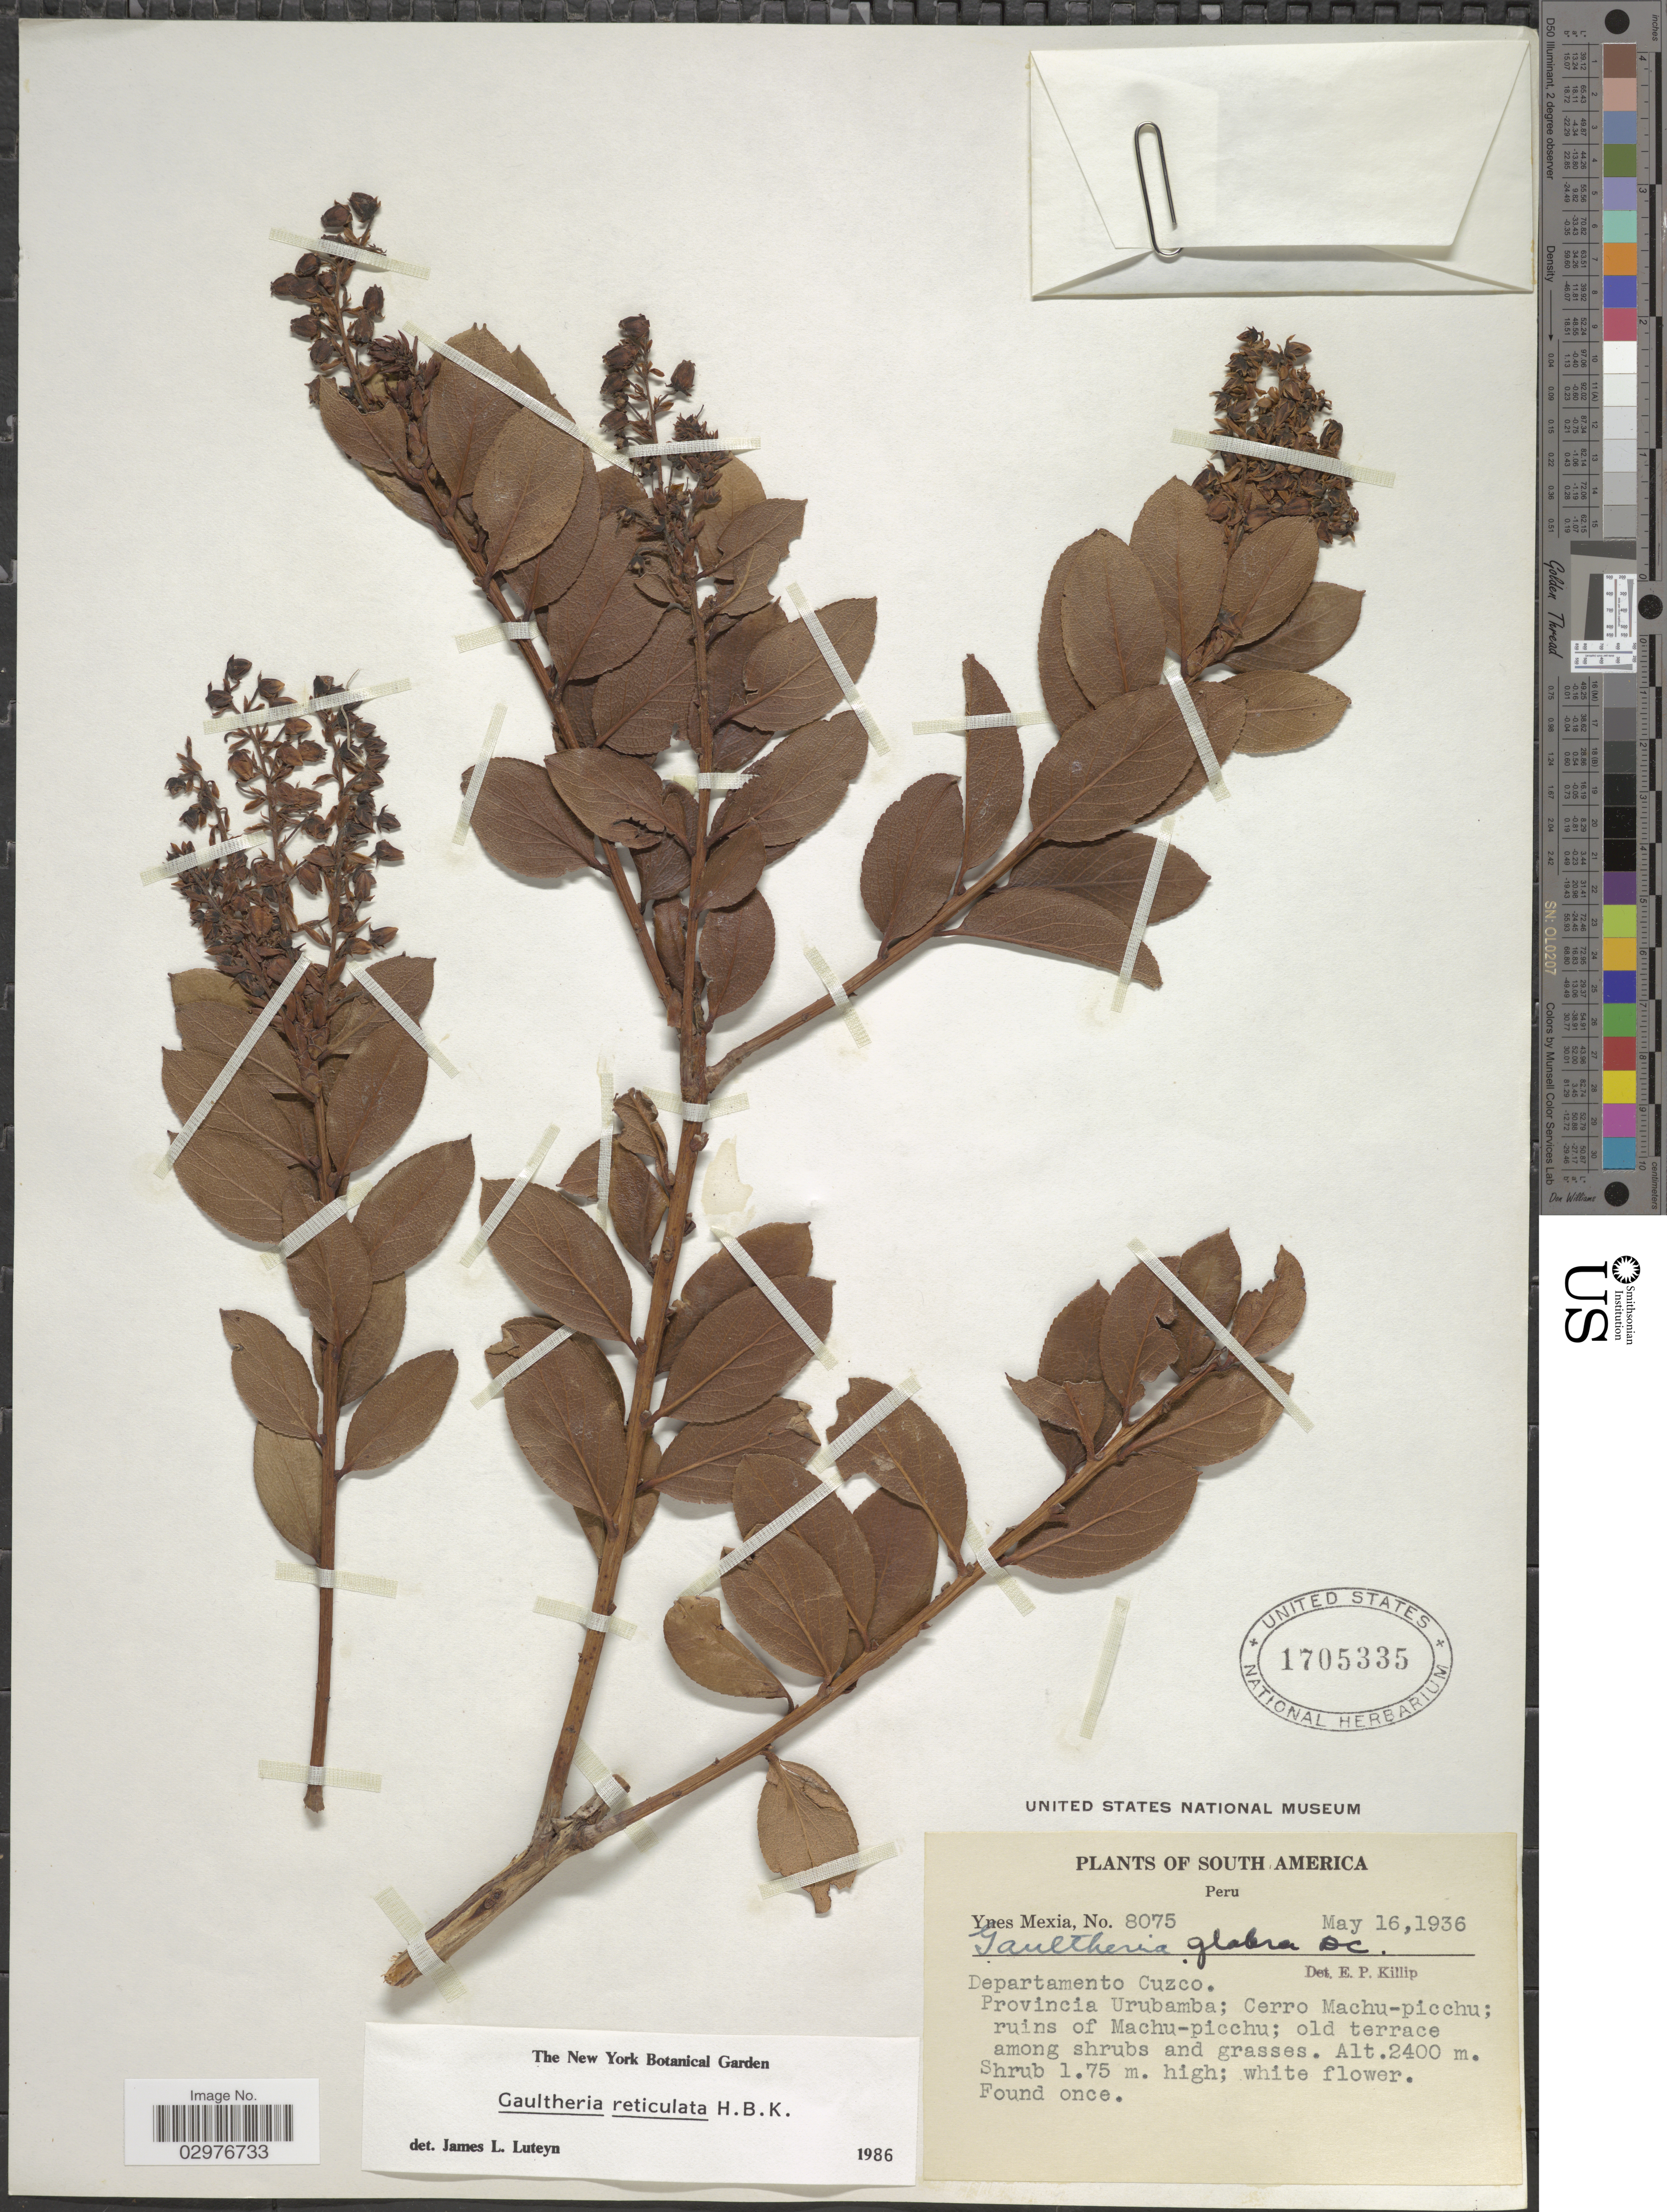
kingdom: Plantae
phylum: Tracheophyta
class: Magnoliopsida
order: Ericales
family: Ericaceae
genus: Gaultheria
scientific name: Gaultheria reticulata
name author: Kunth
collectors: Y. Mexia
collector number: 8075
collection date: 1936-05-16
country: Peru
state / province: Cusco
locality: Departamento Cuzco. Provincia Urubamba; Cerro Machu-picchu; ruins of Machu-picchu.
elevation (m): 2400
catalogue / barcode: US 1705335